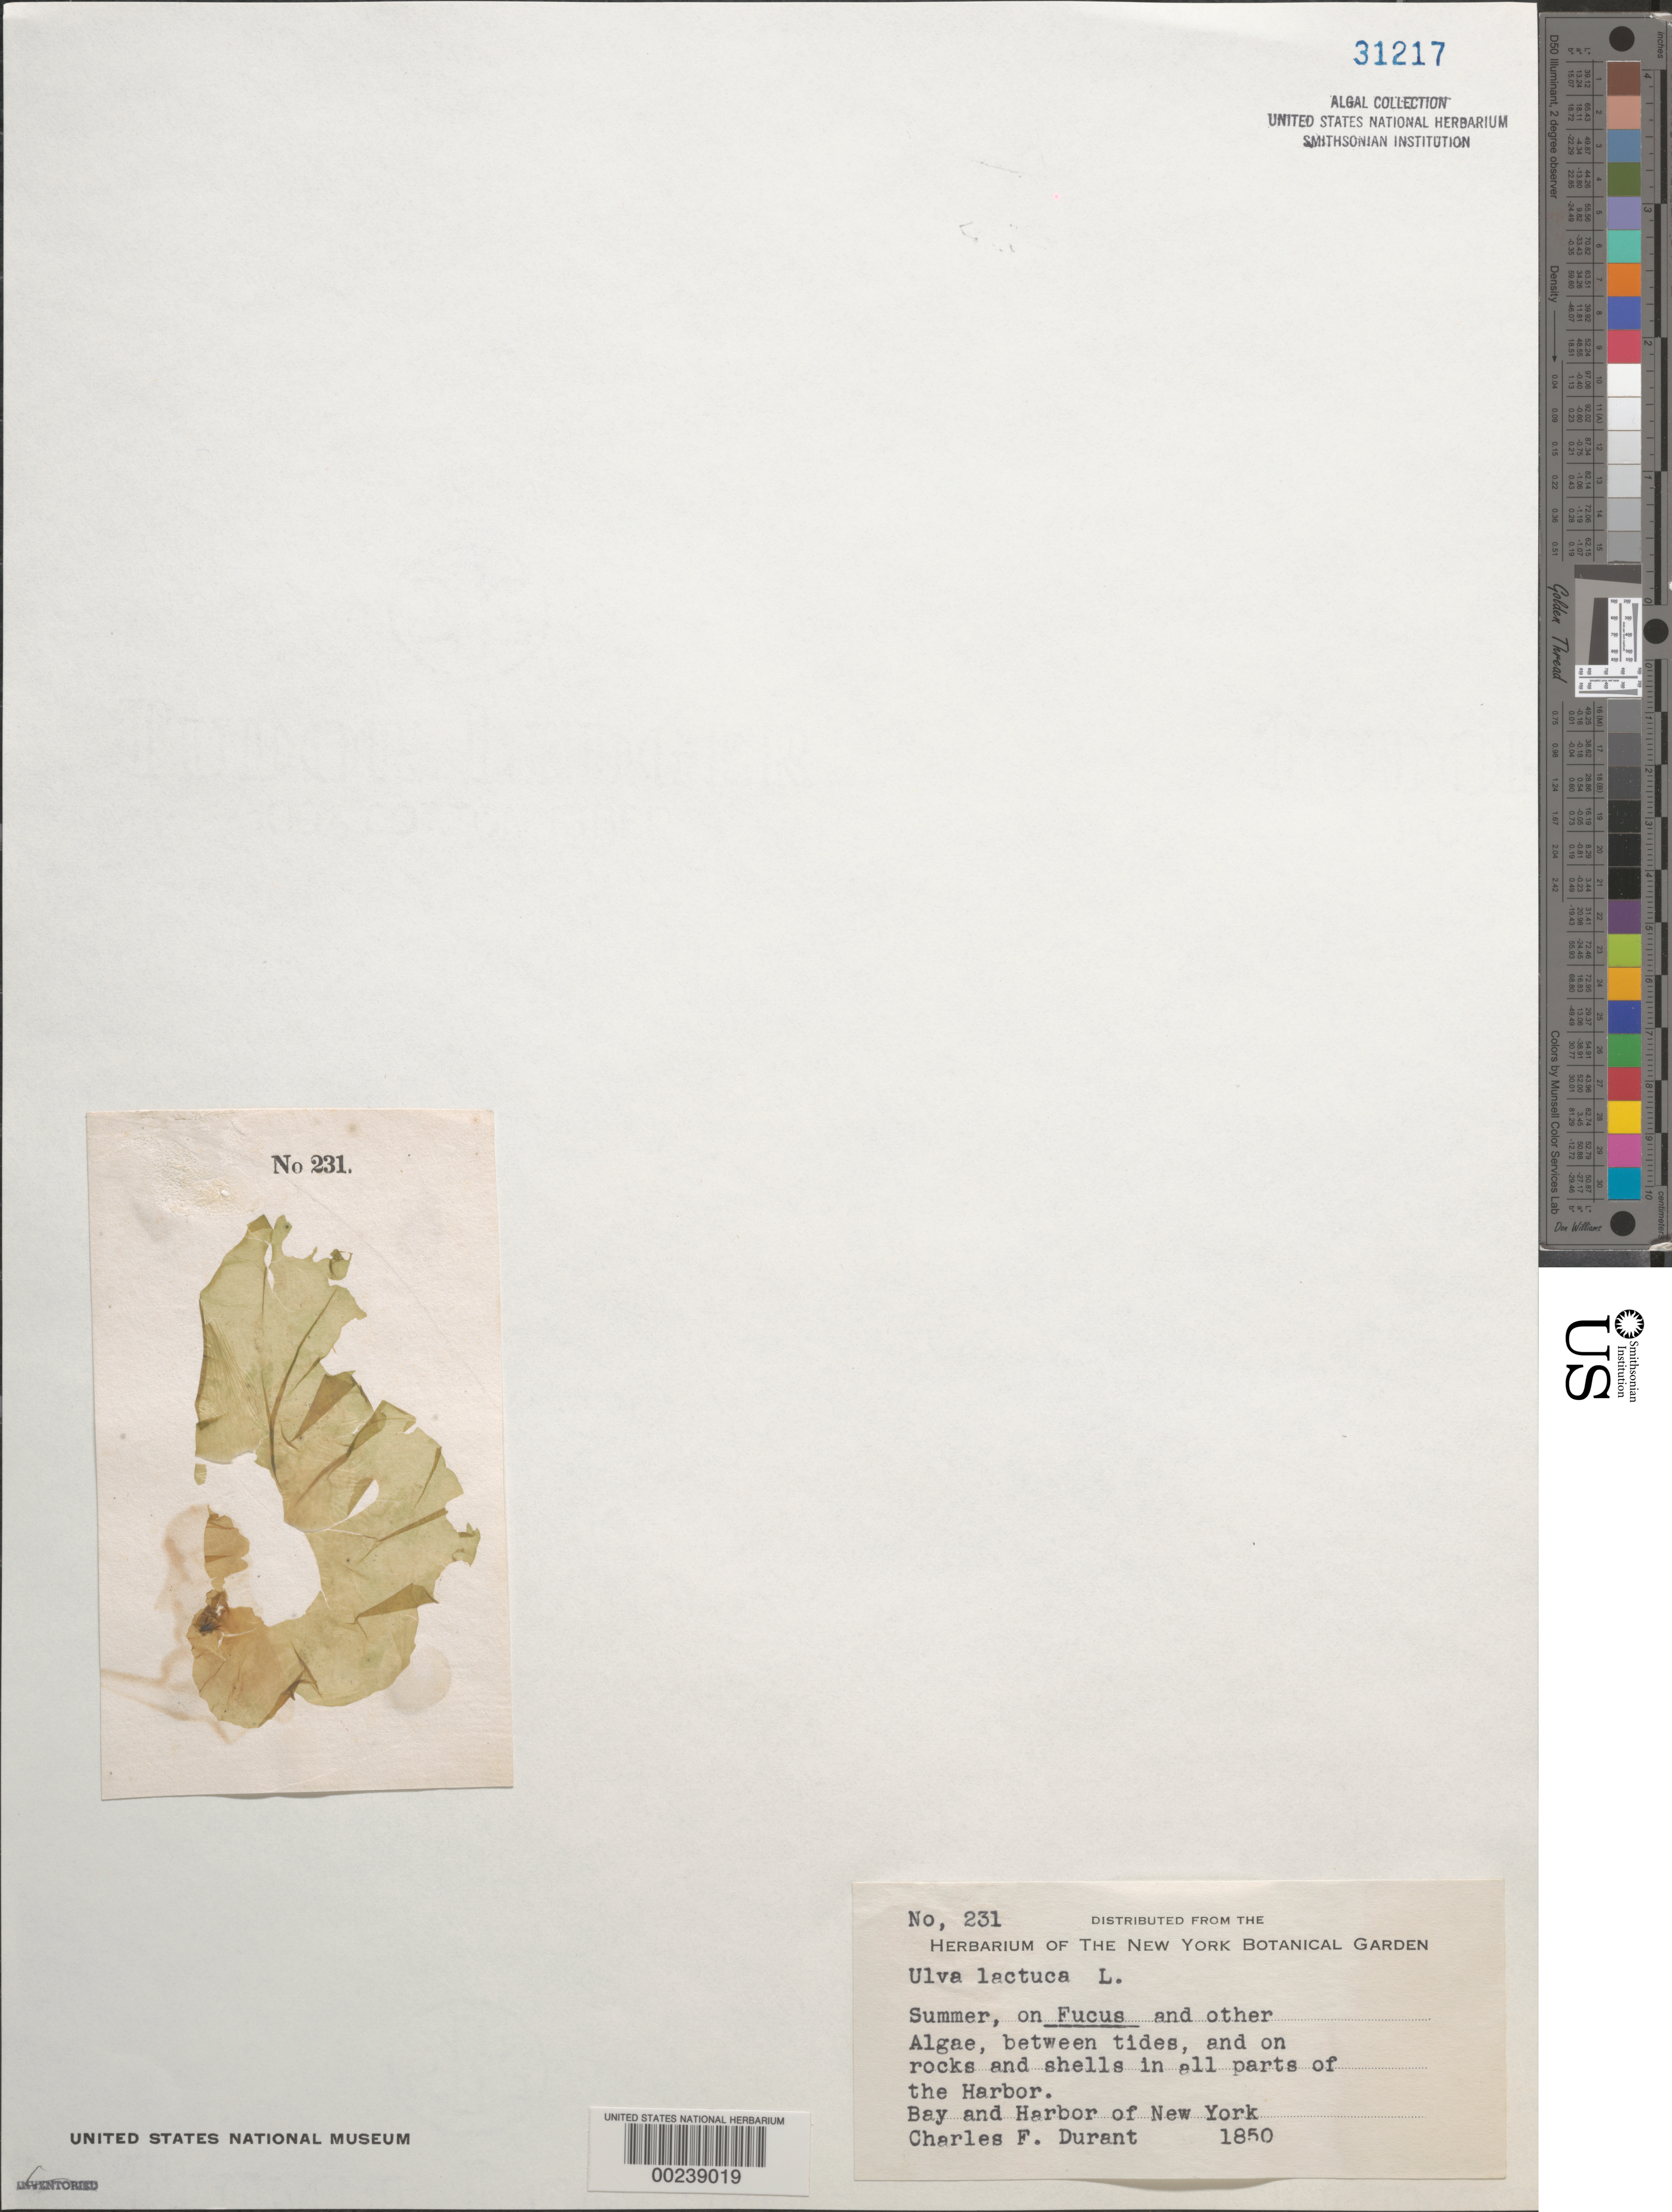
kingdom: Plantae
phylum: Chlorophyta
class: Ulvophyceae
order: Ulvales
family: Ulvaceae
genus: Ulva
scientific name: Ulva lactuca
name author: L.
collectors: C. Durant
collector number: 231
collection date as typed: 1850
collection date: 1850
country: United States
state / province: New York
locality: New York Bay and New York Harbor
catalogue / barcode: US 31217